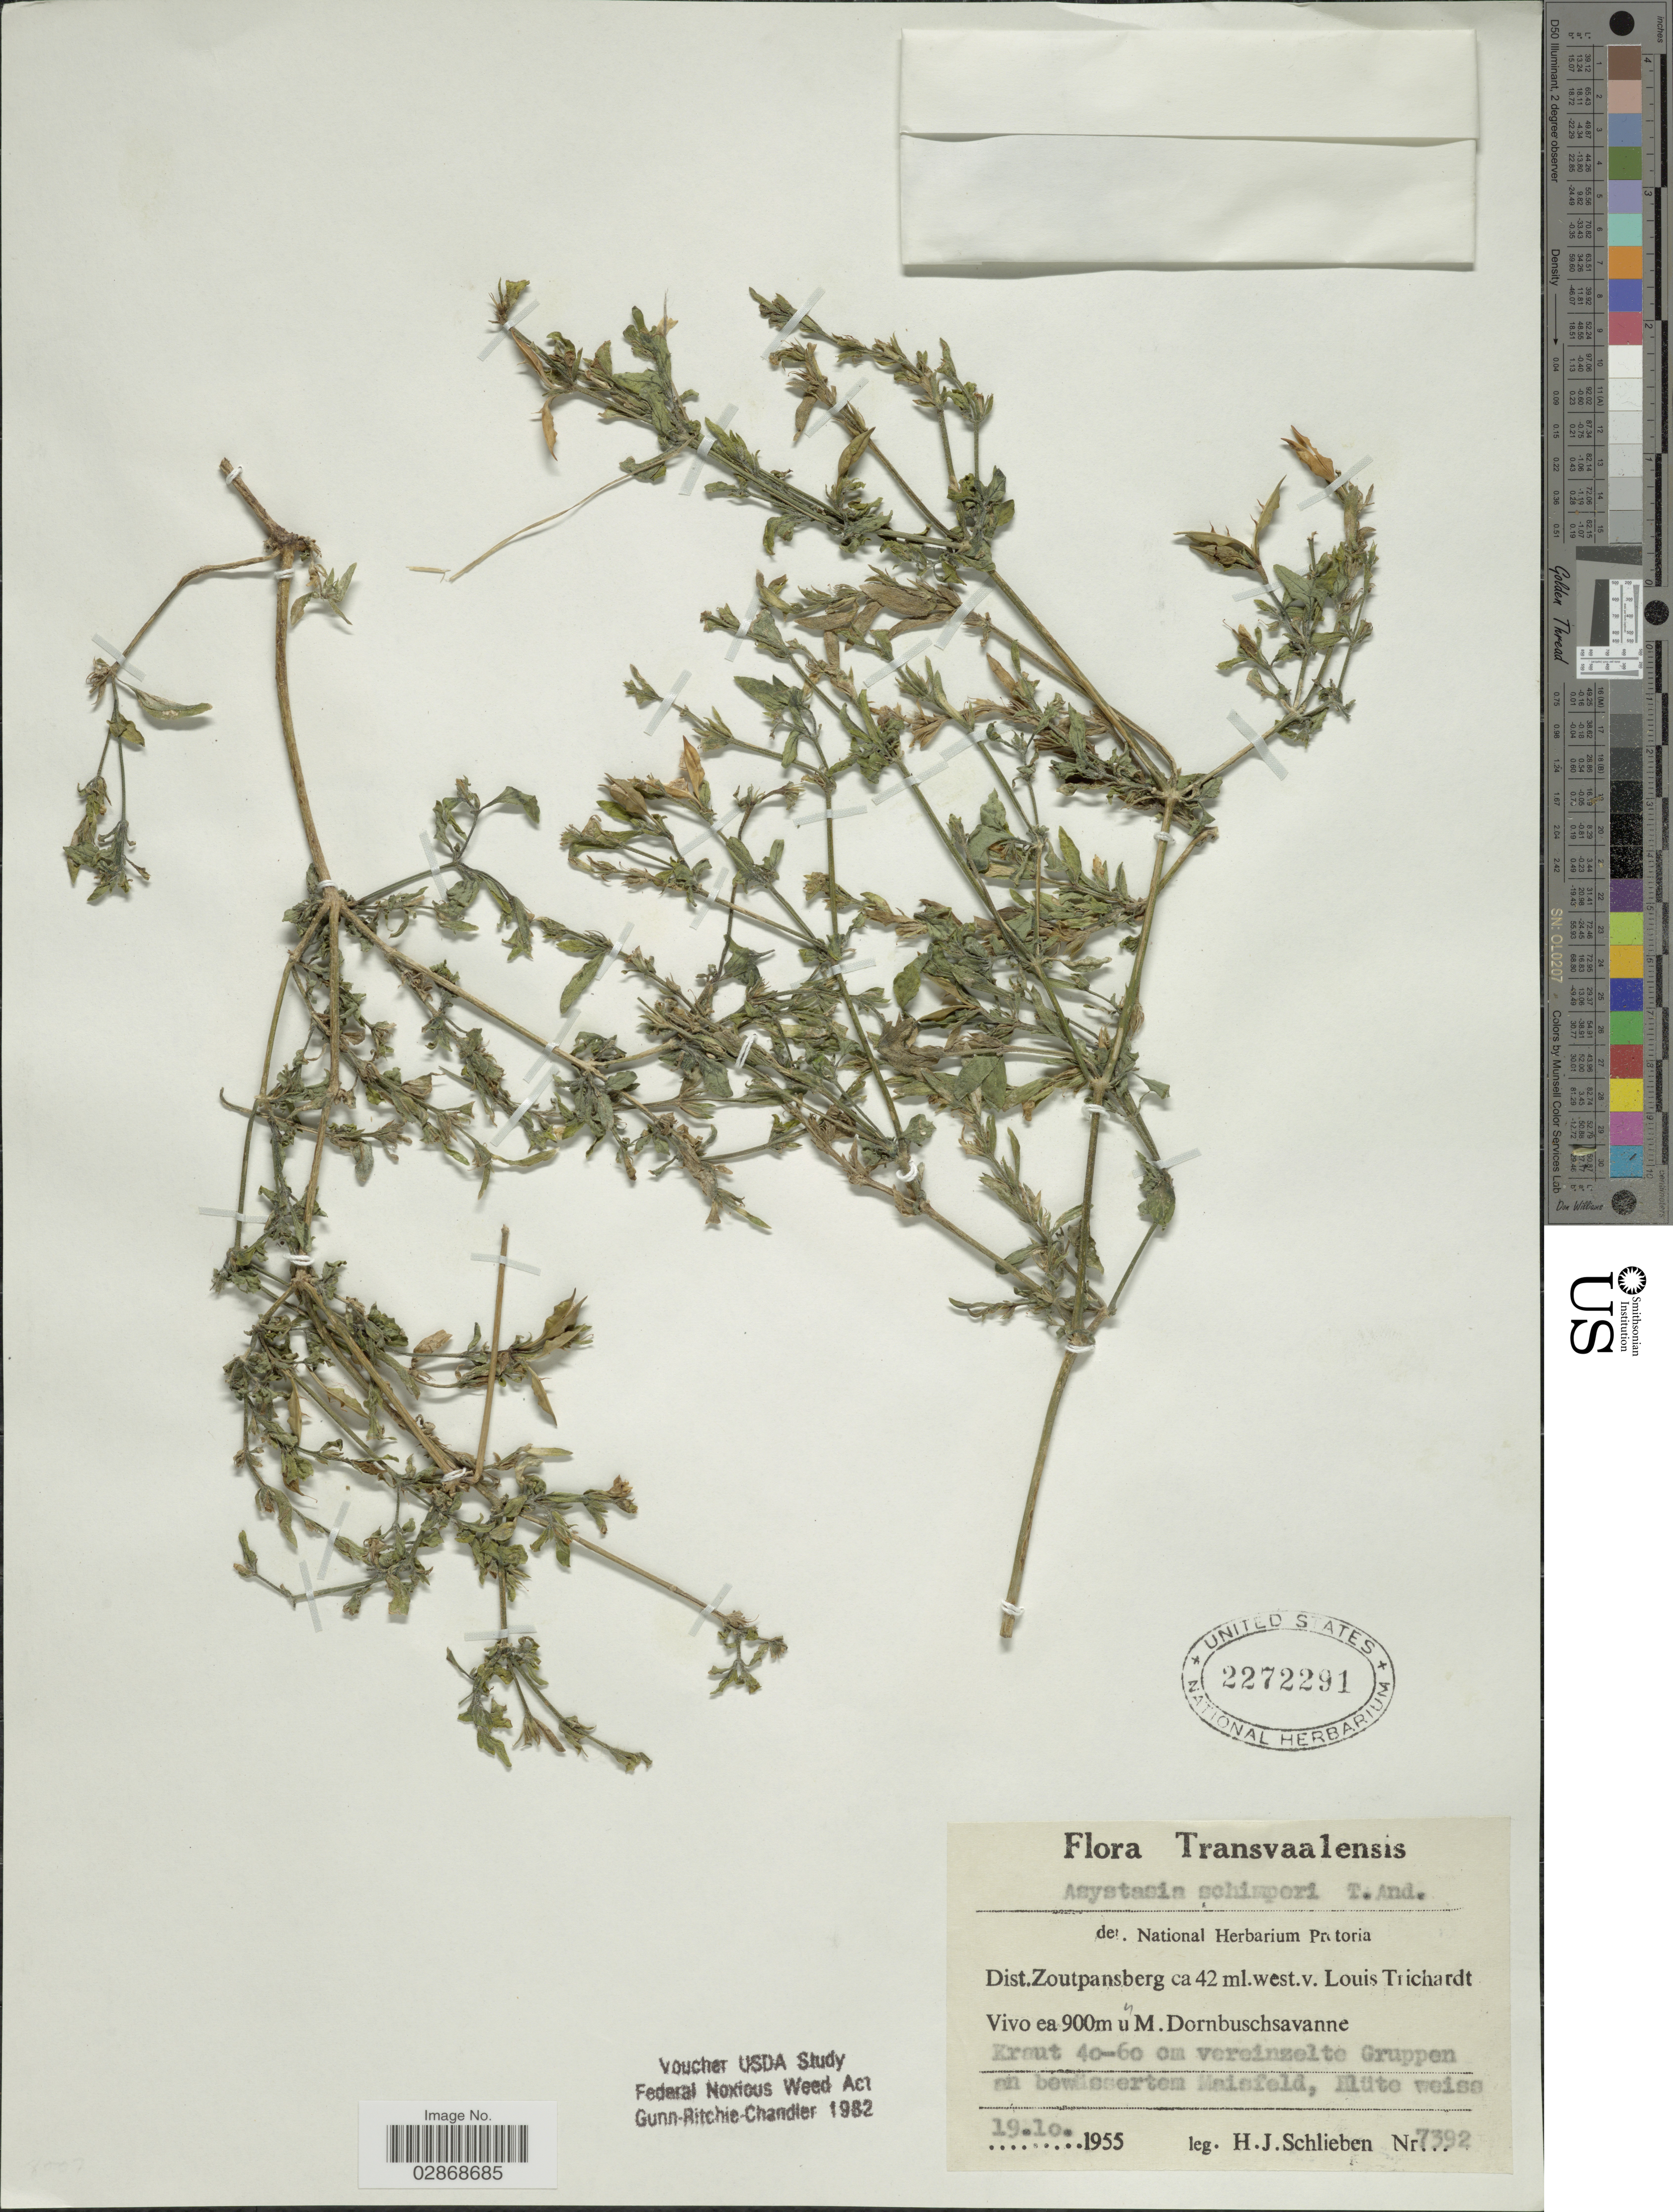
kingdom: Plantae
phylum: Tracheophyta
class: Magnoliopsida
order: Lamiales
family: Acanthaceae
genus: Asystasia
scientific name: Asystasia schimperi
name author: T. Anderson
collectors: H. J. Schlieben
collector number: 7392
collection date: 1955-10-19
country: South Africa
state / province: Limpopo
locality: Transvaalensis. Dist.Zoutpansberg ca 42 ml.west.v. Louis Trichardt Vico.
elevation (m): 900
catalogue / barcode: US 2272291